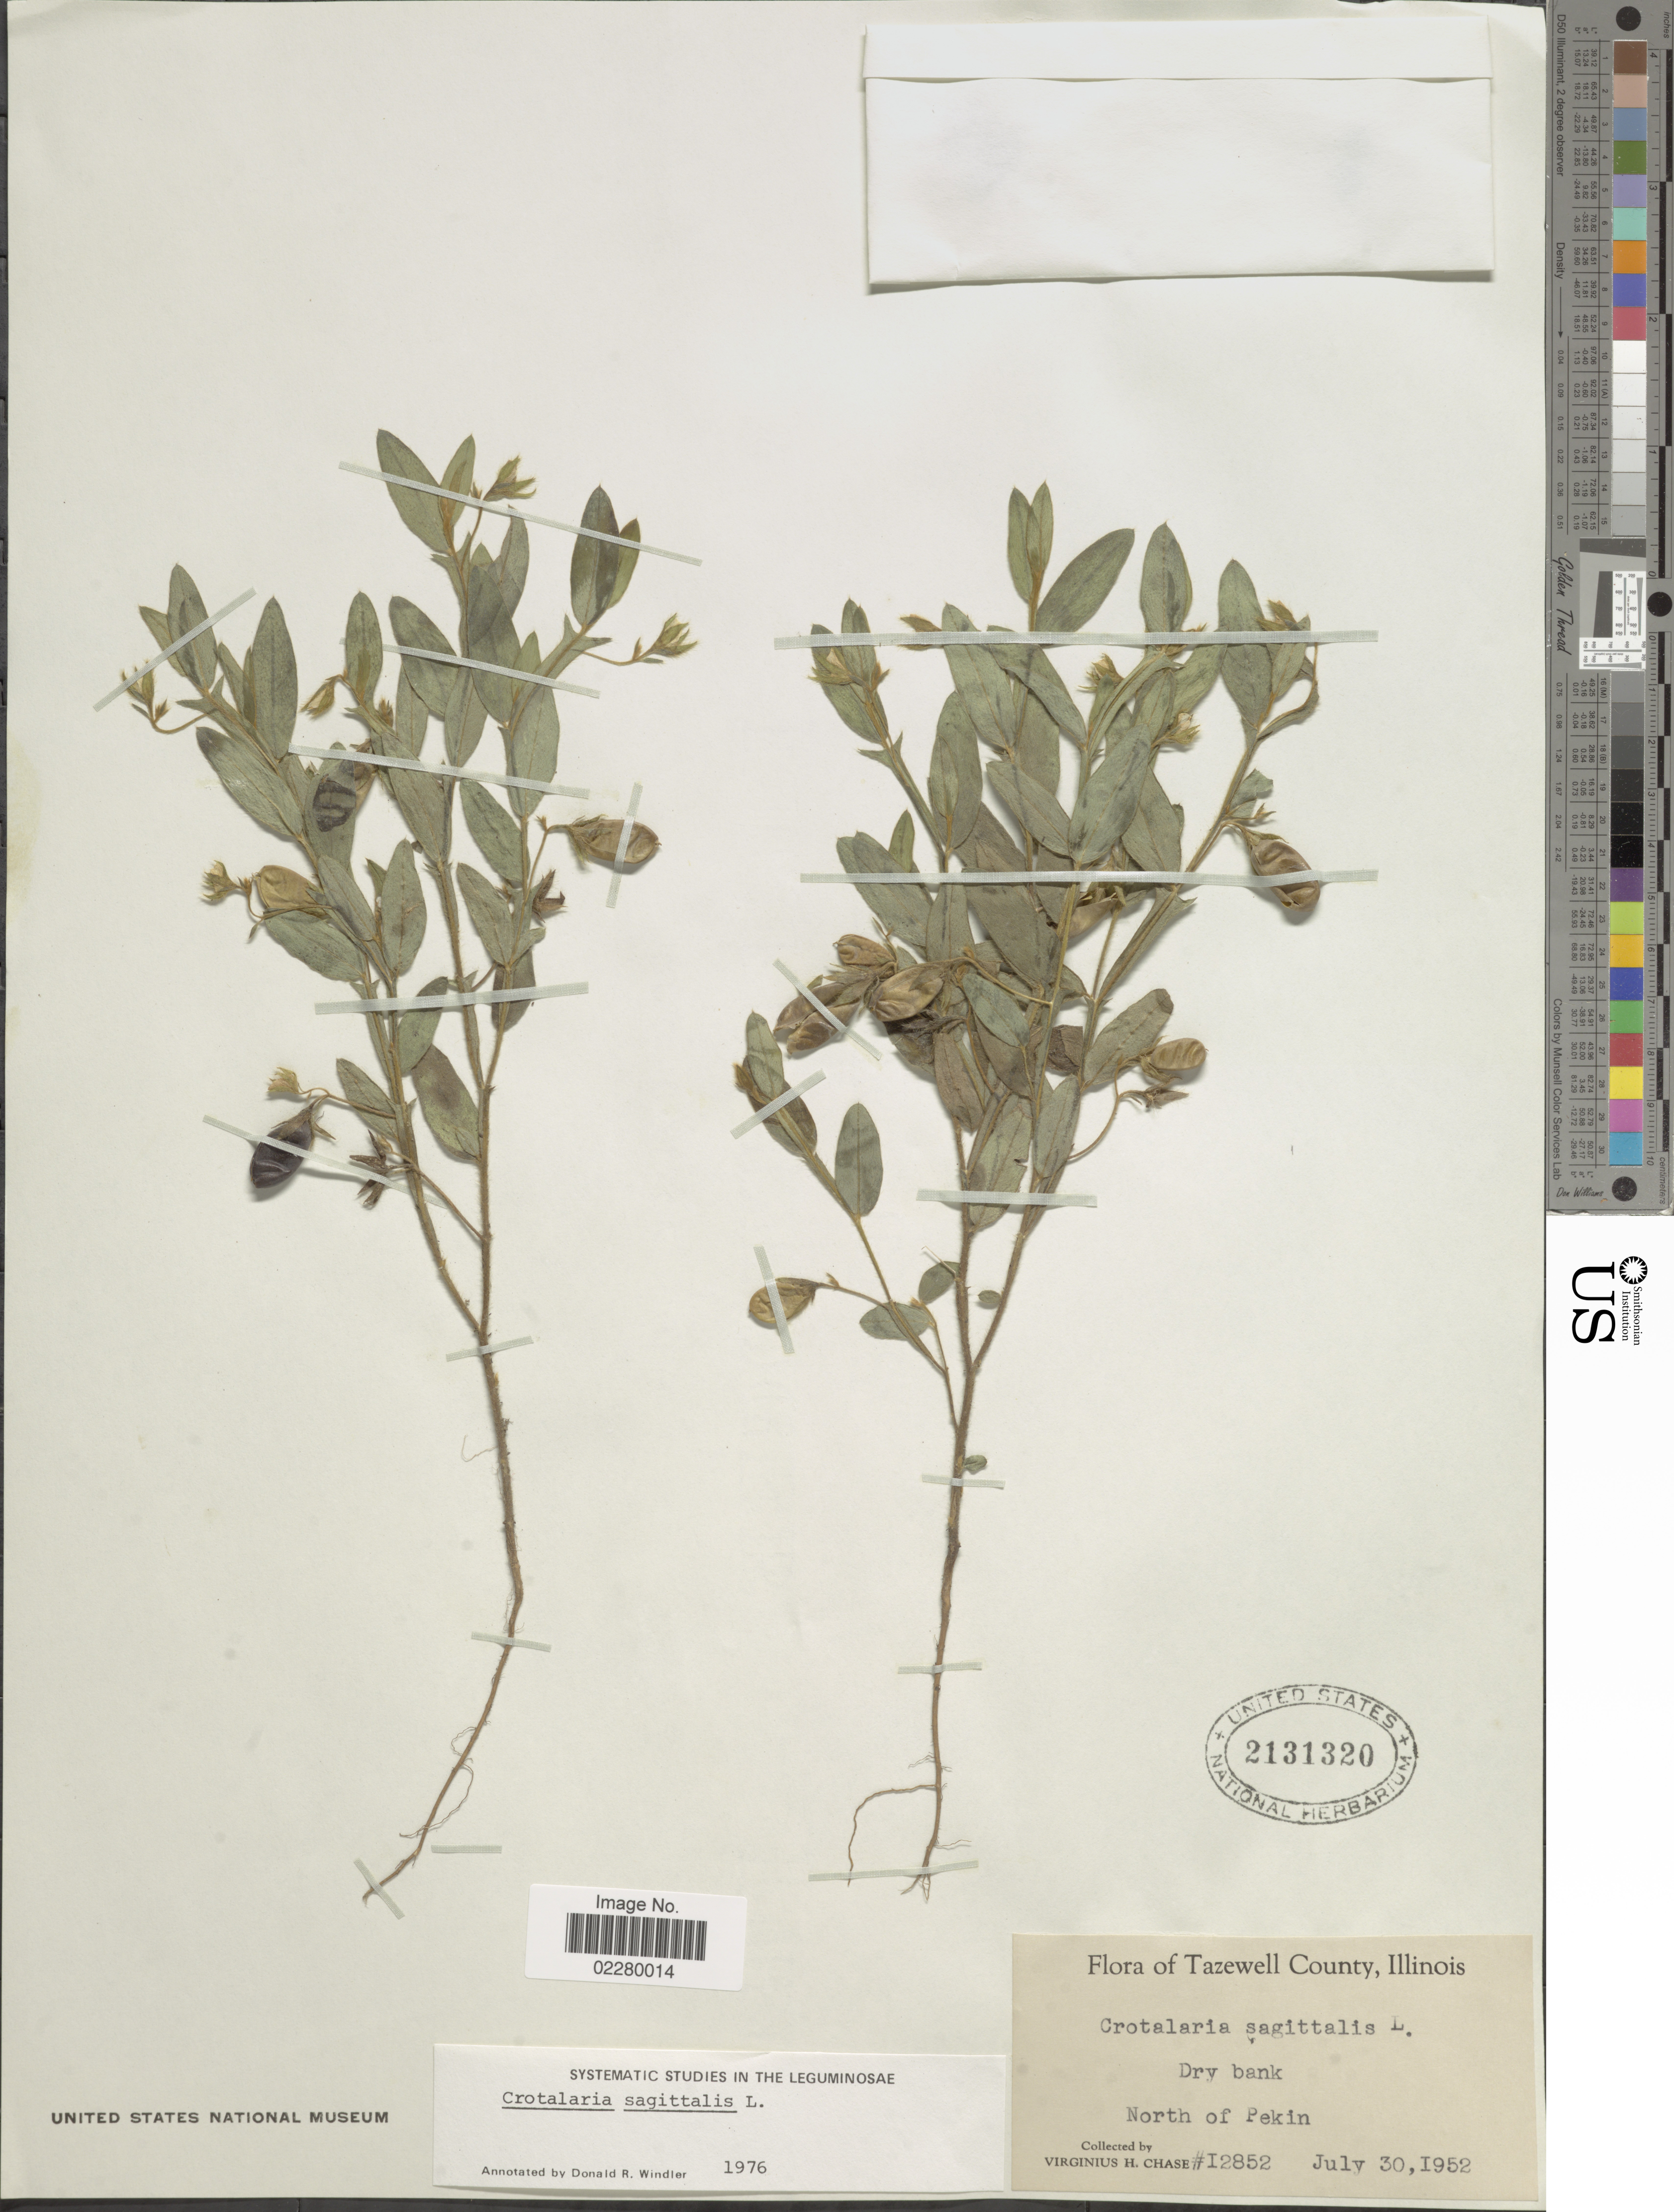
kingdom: Plantae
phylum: Tracheophyta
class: Magnoliopsida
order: Fabales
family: Fabaceae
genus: Crotalaria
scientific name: Crotalaria sagittalis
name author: L.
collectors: V. H. Chase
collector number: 12852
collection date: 1952-07-30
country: United States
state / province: Illinois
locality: Tazewell County, Dry bank, North of Pekin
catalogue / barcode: US 2131320